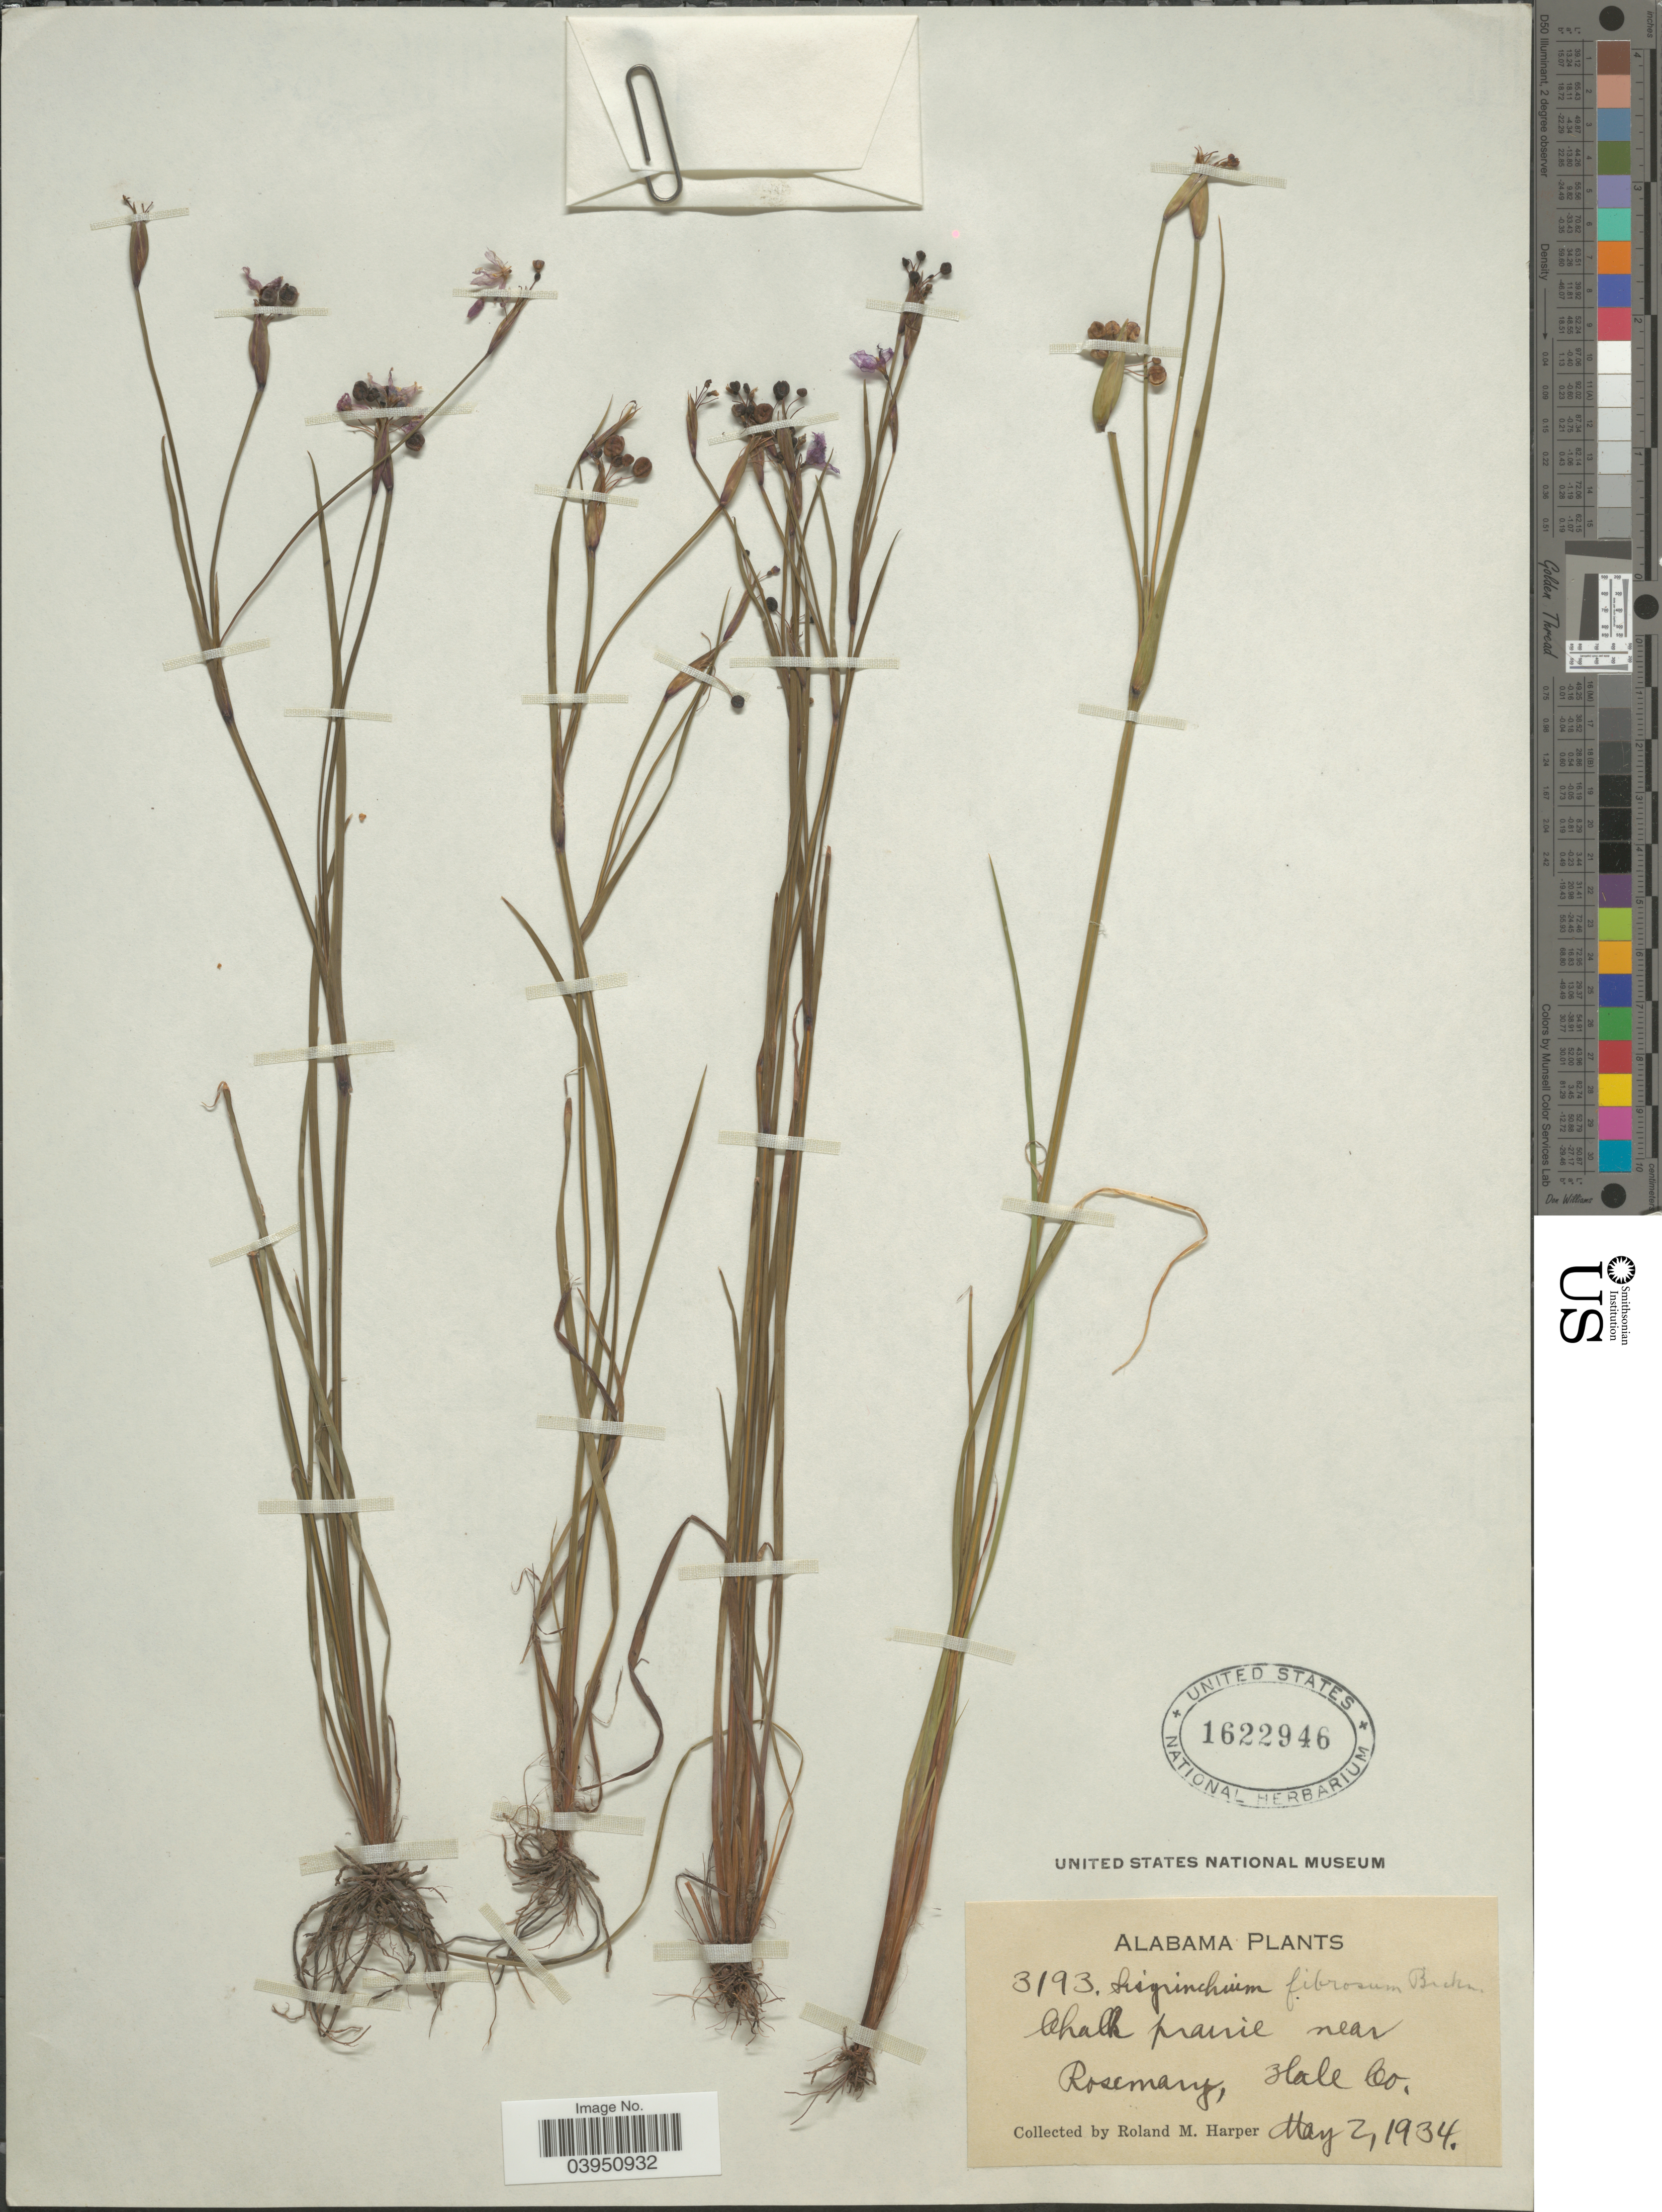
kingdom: Plantae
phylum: Tracheophyta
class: Liliopsida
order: Asparagales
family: Iridaceae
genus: Sisyrinchium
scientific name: Sisyrinchium fibrosum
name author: E.P. Bicknell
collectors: R. M. Harper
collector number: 3193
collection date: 1934-05-02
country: United States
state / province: Alabama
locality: Chalk prairie near Rosemary, Hale Co.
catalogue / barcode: US 1622946